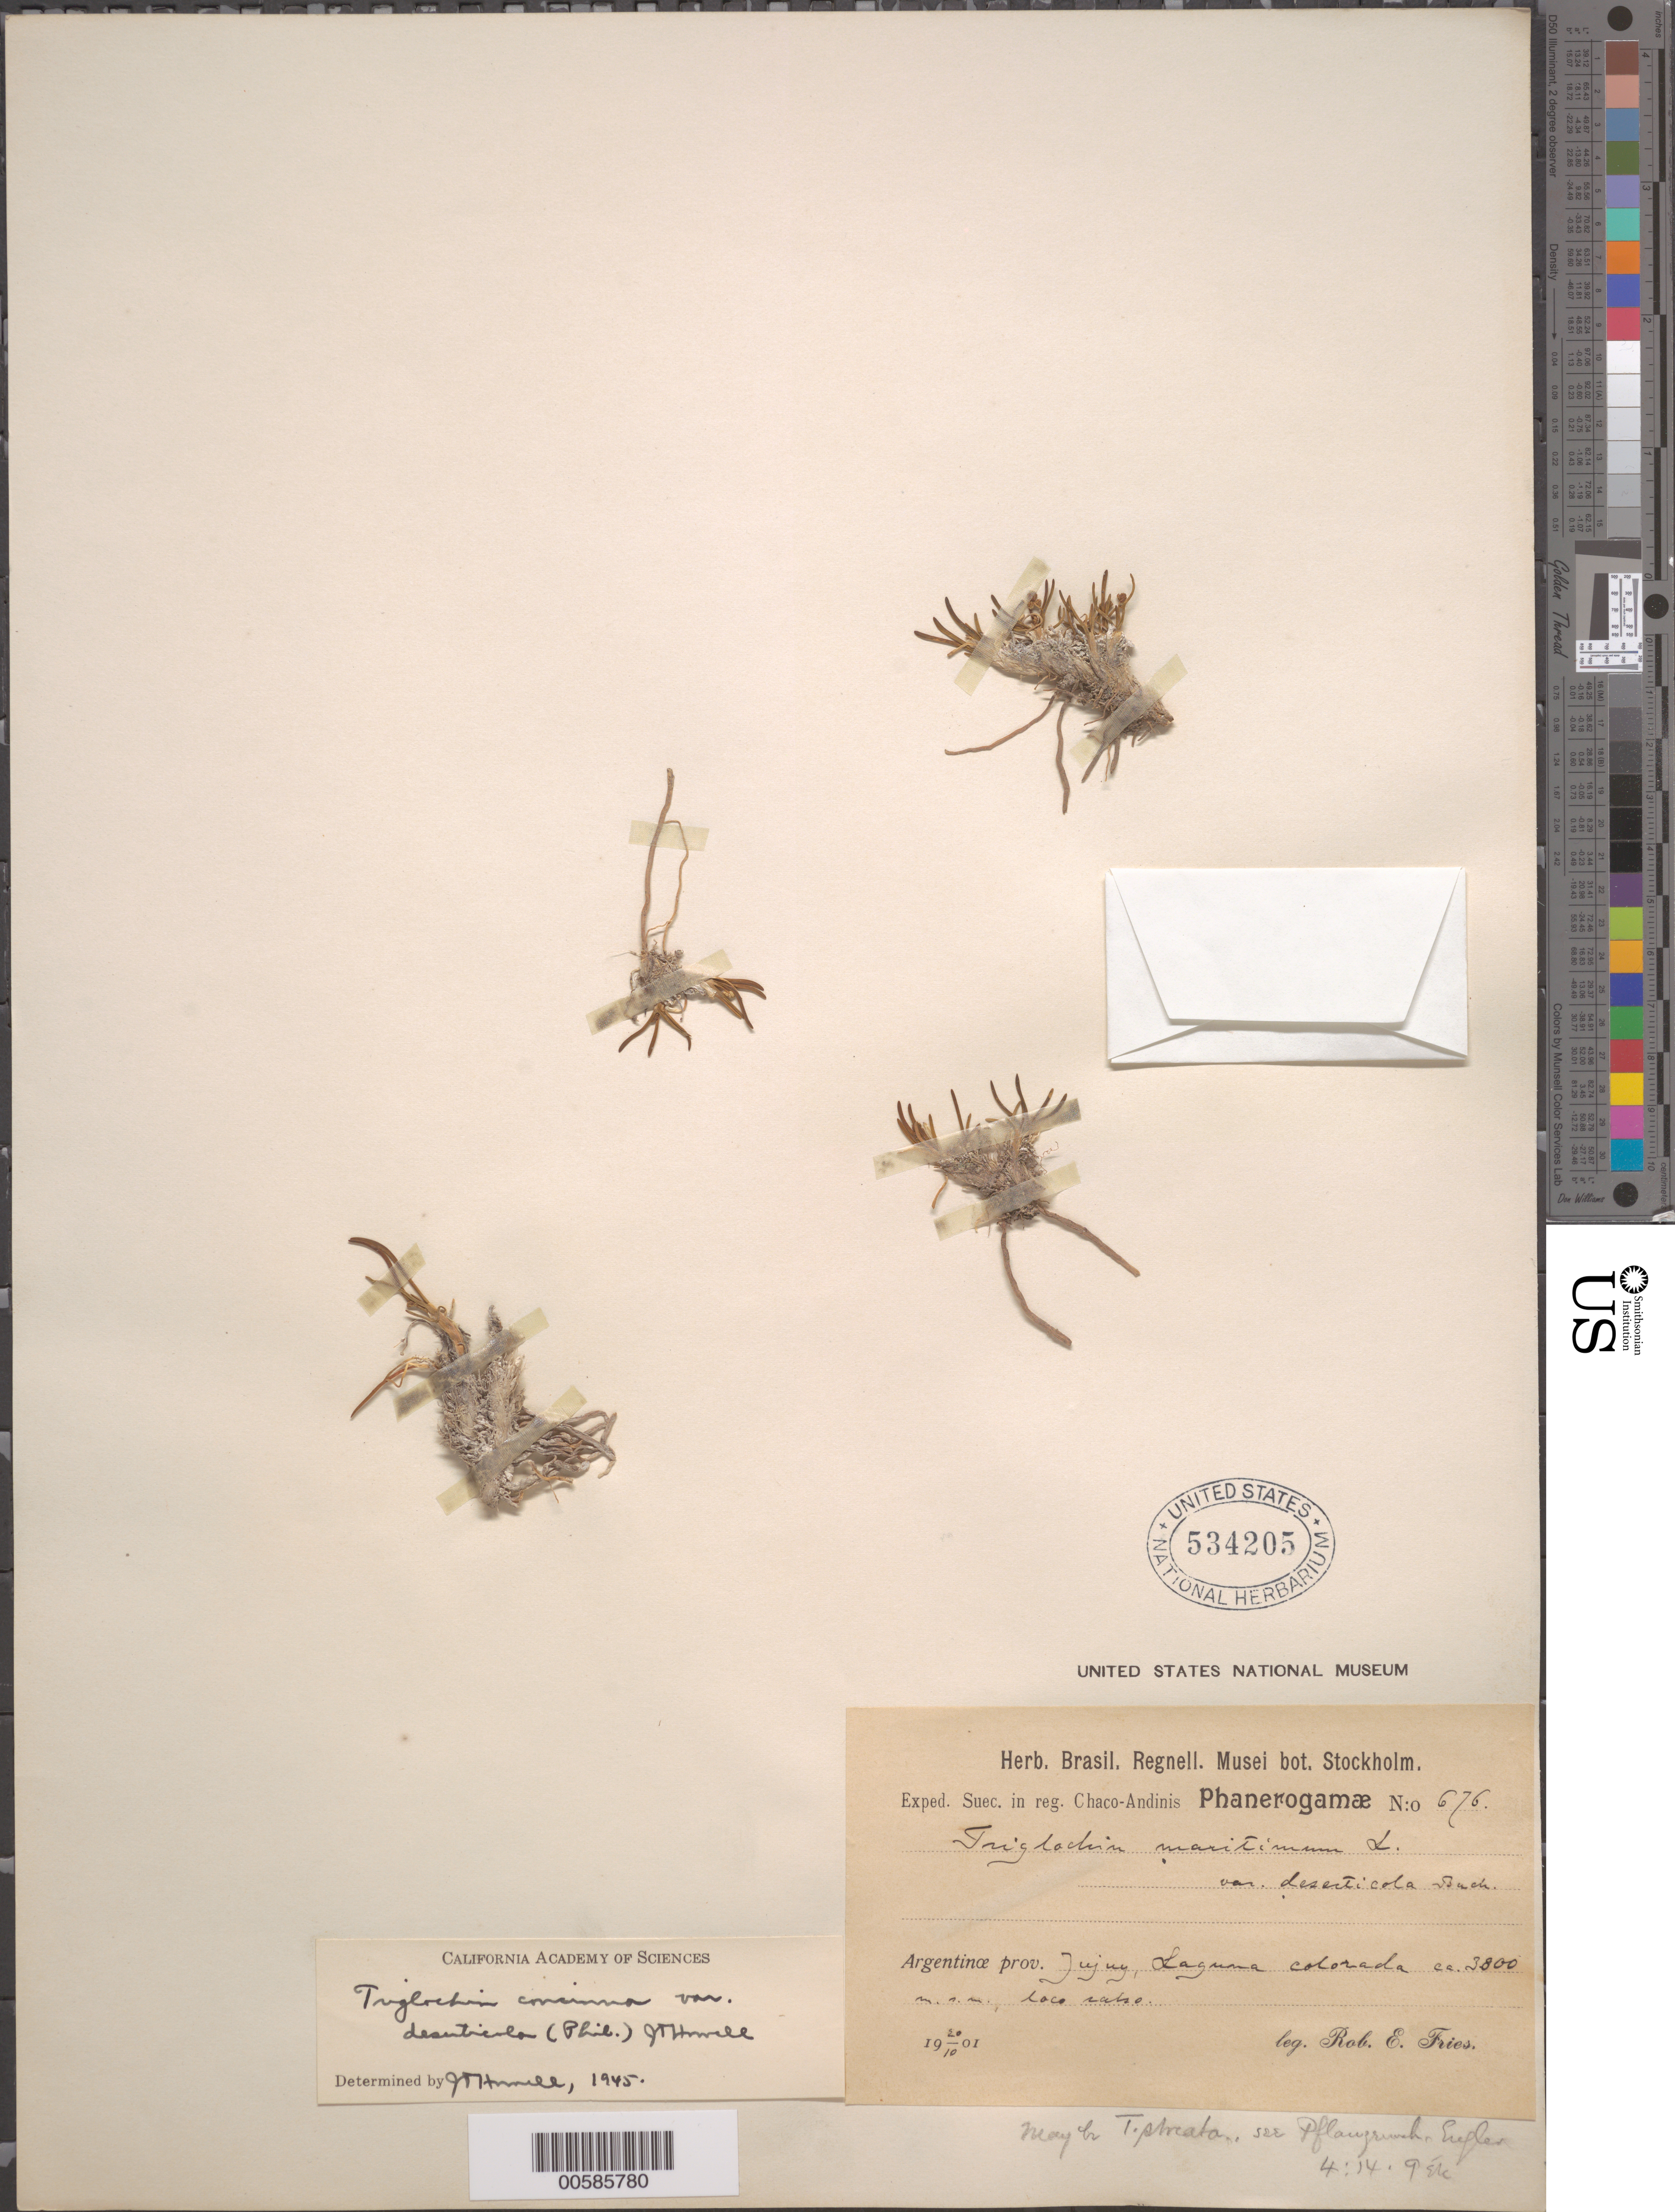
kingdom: Plantae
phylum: Tracheophyta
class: Liliopsida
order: Alismatales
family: Juncaginaceae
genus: Triglochin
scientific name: Triglochin concinna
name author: Davy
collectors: R. E. Fries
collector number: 676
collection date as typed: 20 Oct 1901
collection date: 1901-10-20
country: Argentina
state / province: Jujuy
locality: Laguna Colorado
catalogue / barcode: US 534205